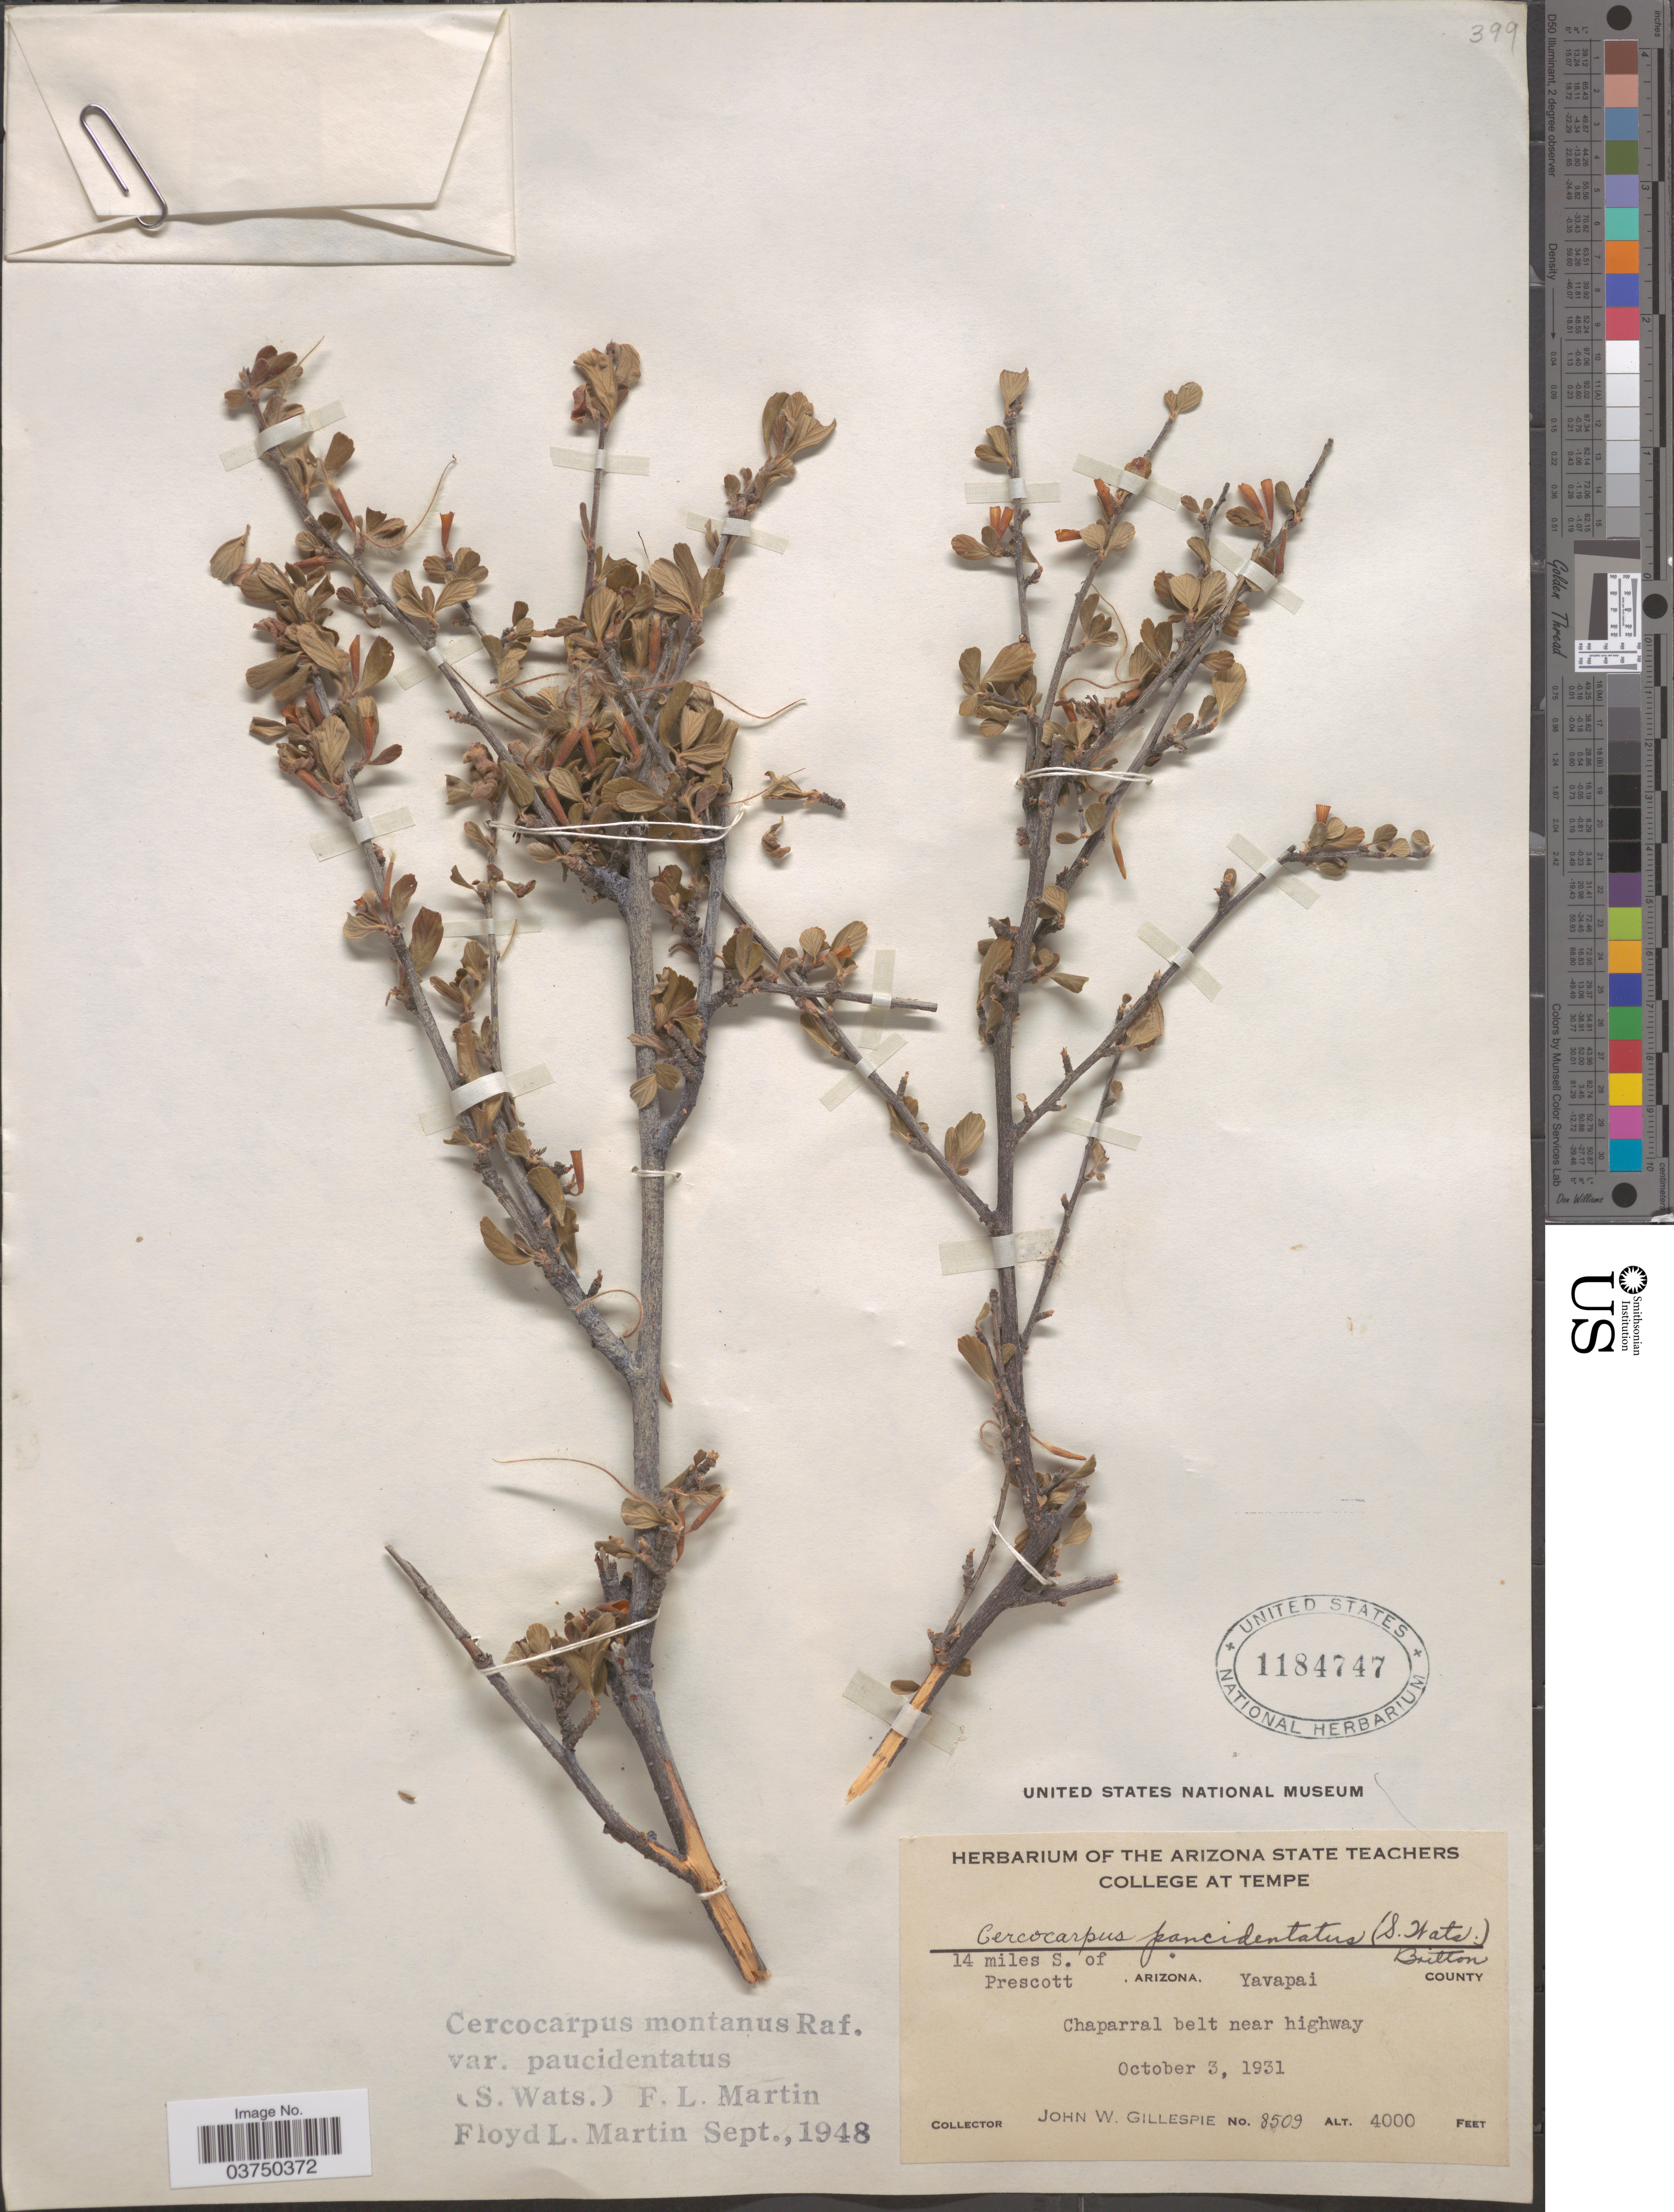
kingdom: Plantae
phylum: Tracheophyta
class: Magnoliopsida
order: Rosales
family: Rosaceae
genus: Cercocarpus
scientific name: Cercocarpus montanus var. paucidentatus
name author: (S. Watson) F.L. Martin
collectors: J. W. Gillespie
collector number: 8509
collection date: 1931-10-03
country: United States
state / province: Arizona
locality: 14 miles S. of Prescott. Yavapai County. Chaparral belt near highway.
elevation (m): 1219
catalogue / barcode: US 1184747